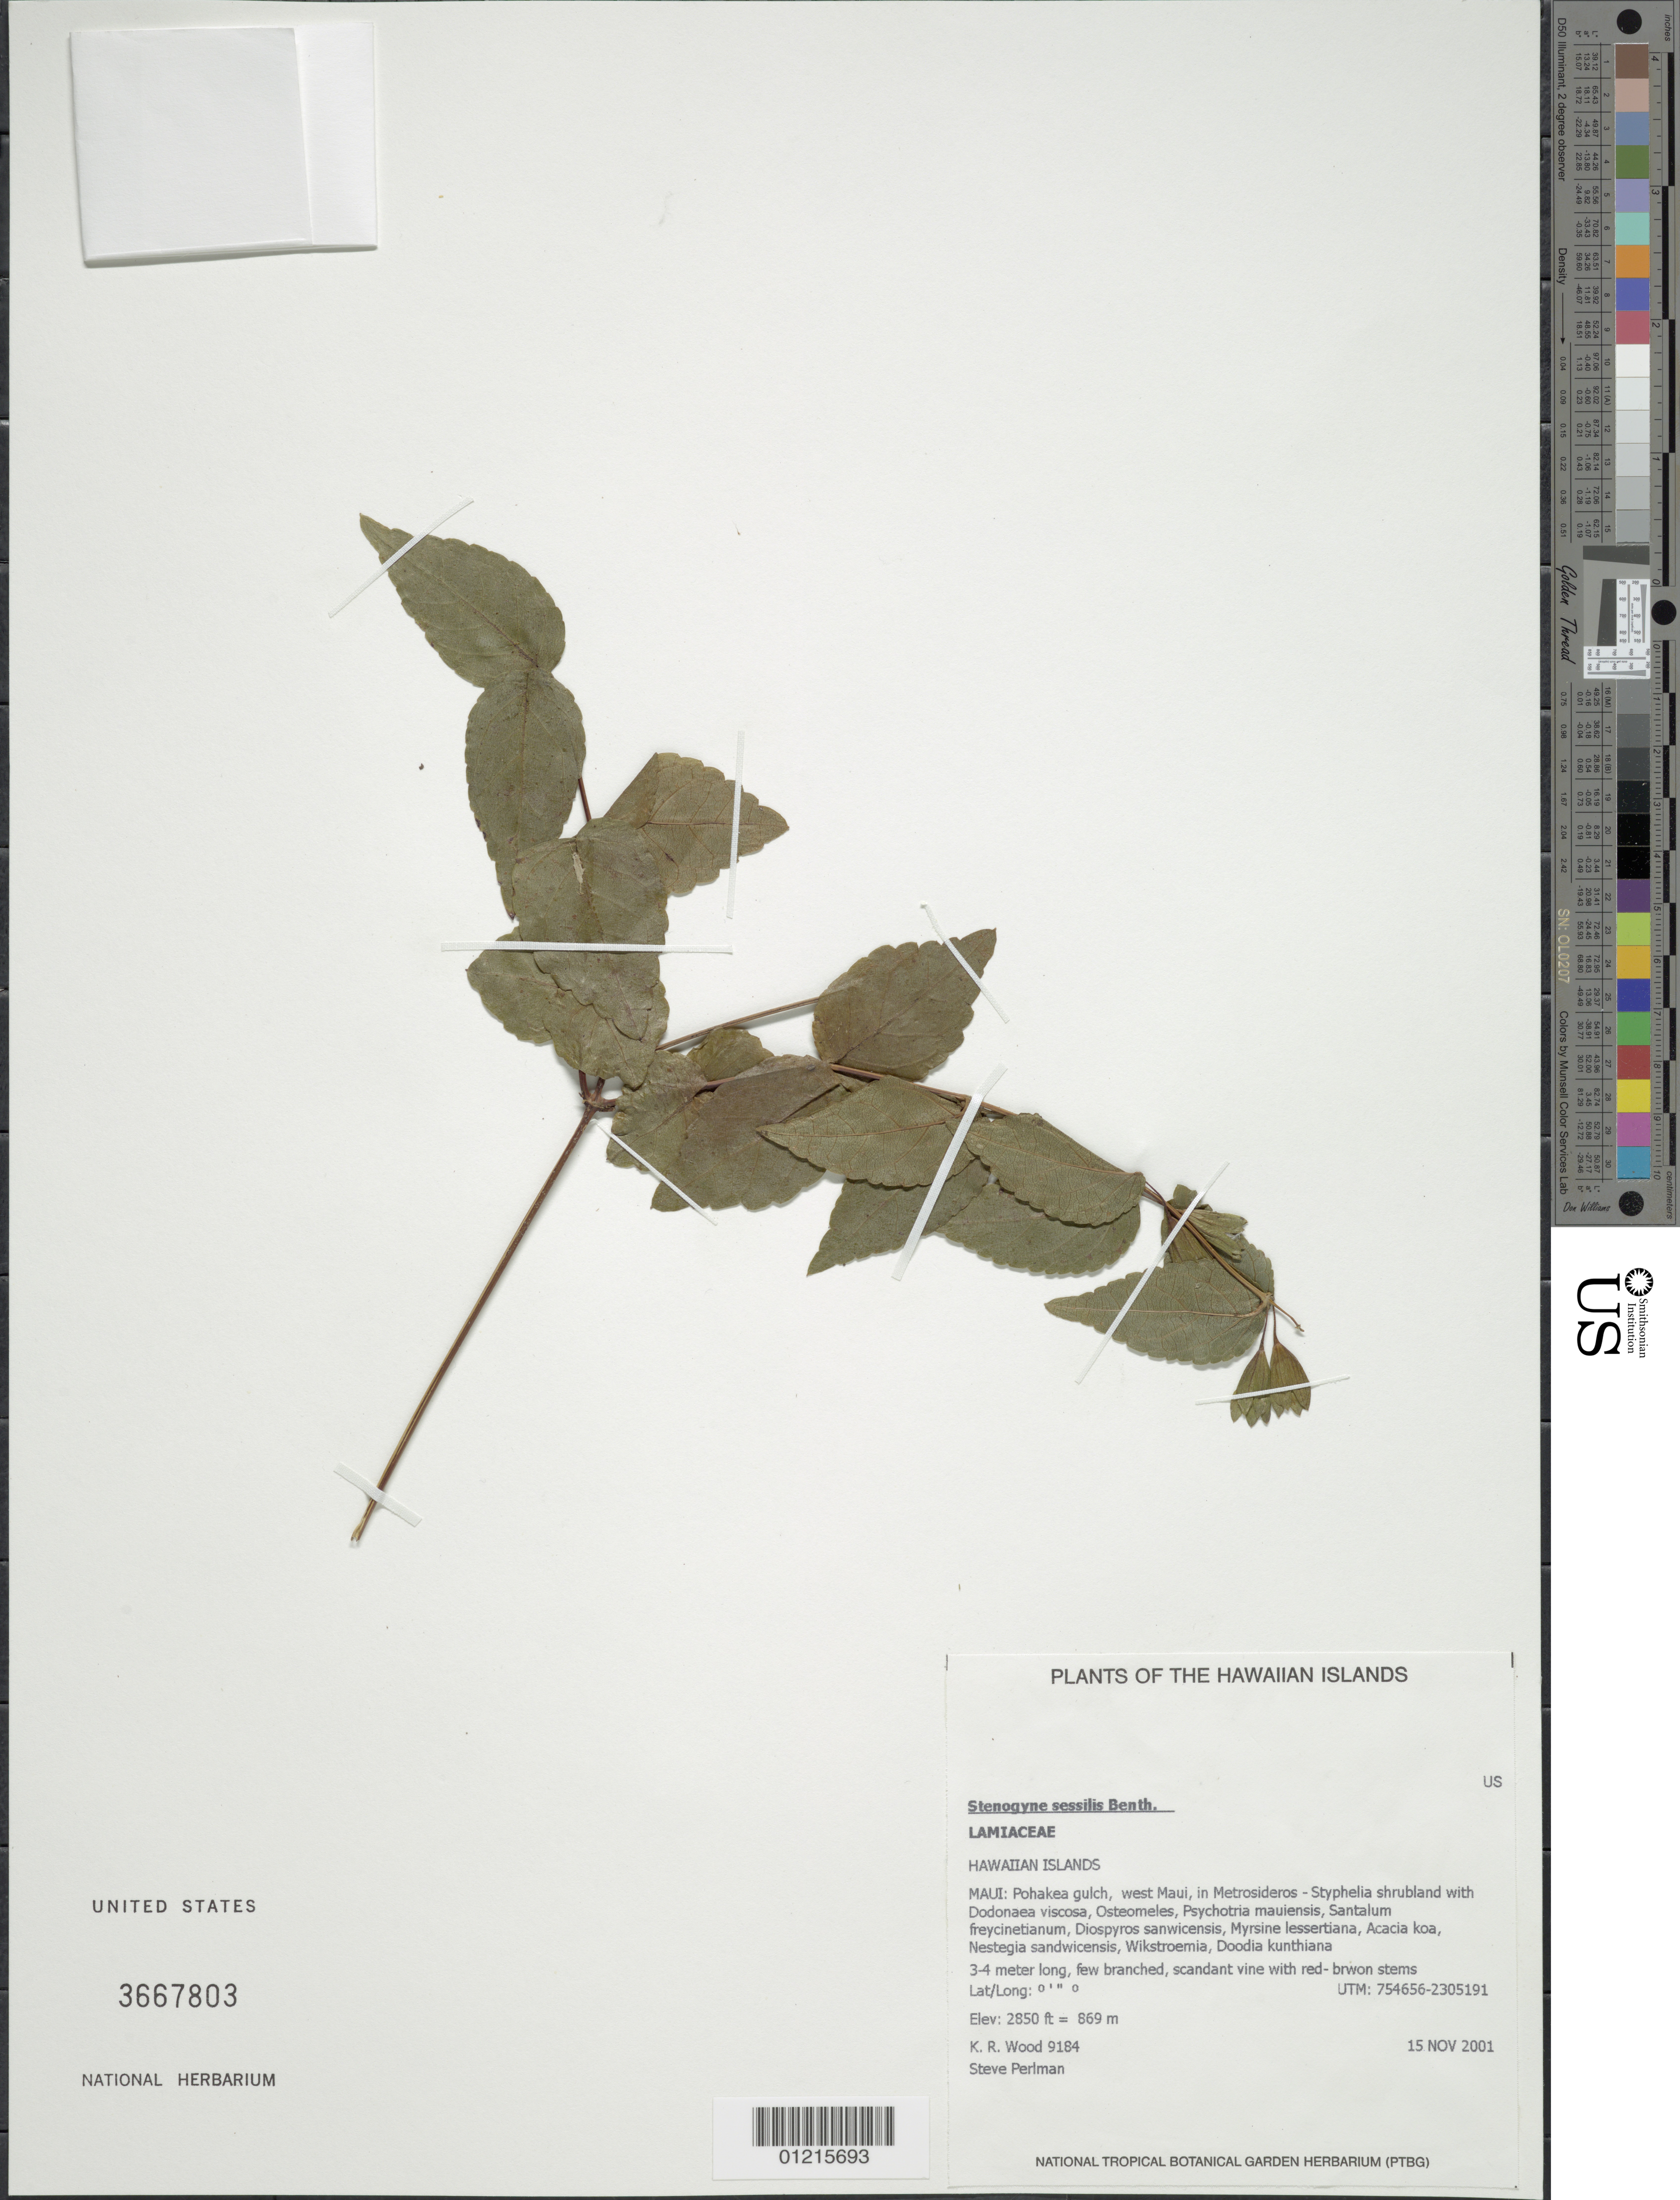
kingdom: Plantae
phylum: Tracheophyta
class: Magnoliopsida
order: Lamiales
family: Lamiaceae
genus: Stenogyne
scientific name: Stenogyne sessilis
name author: Benth.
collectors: K. R. Wood & S. P. Perlman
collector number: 9184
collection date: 2001-11-15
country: United States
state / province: Hawaii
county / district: Maui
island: Maui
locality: Pohakea gulch, west Maui.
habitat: Shrubland.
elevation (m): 869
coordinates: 754656, 2305191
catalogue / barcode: US 3667803